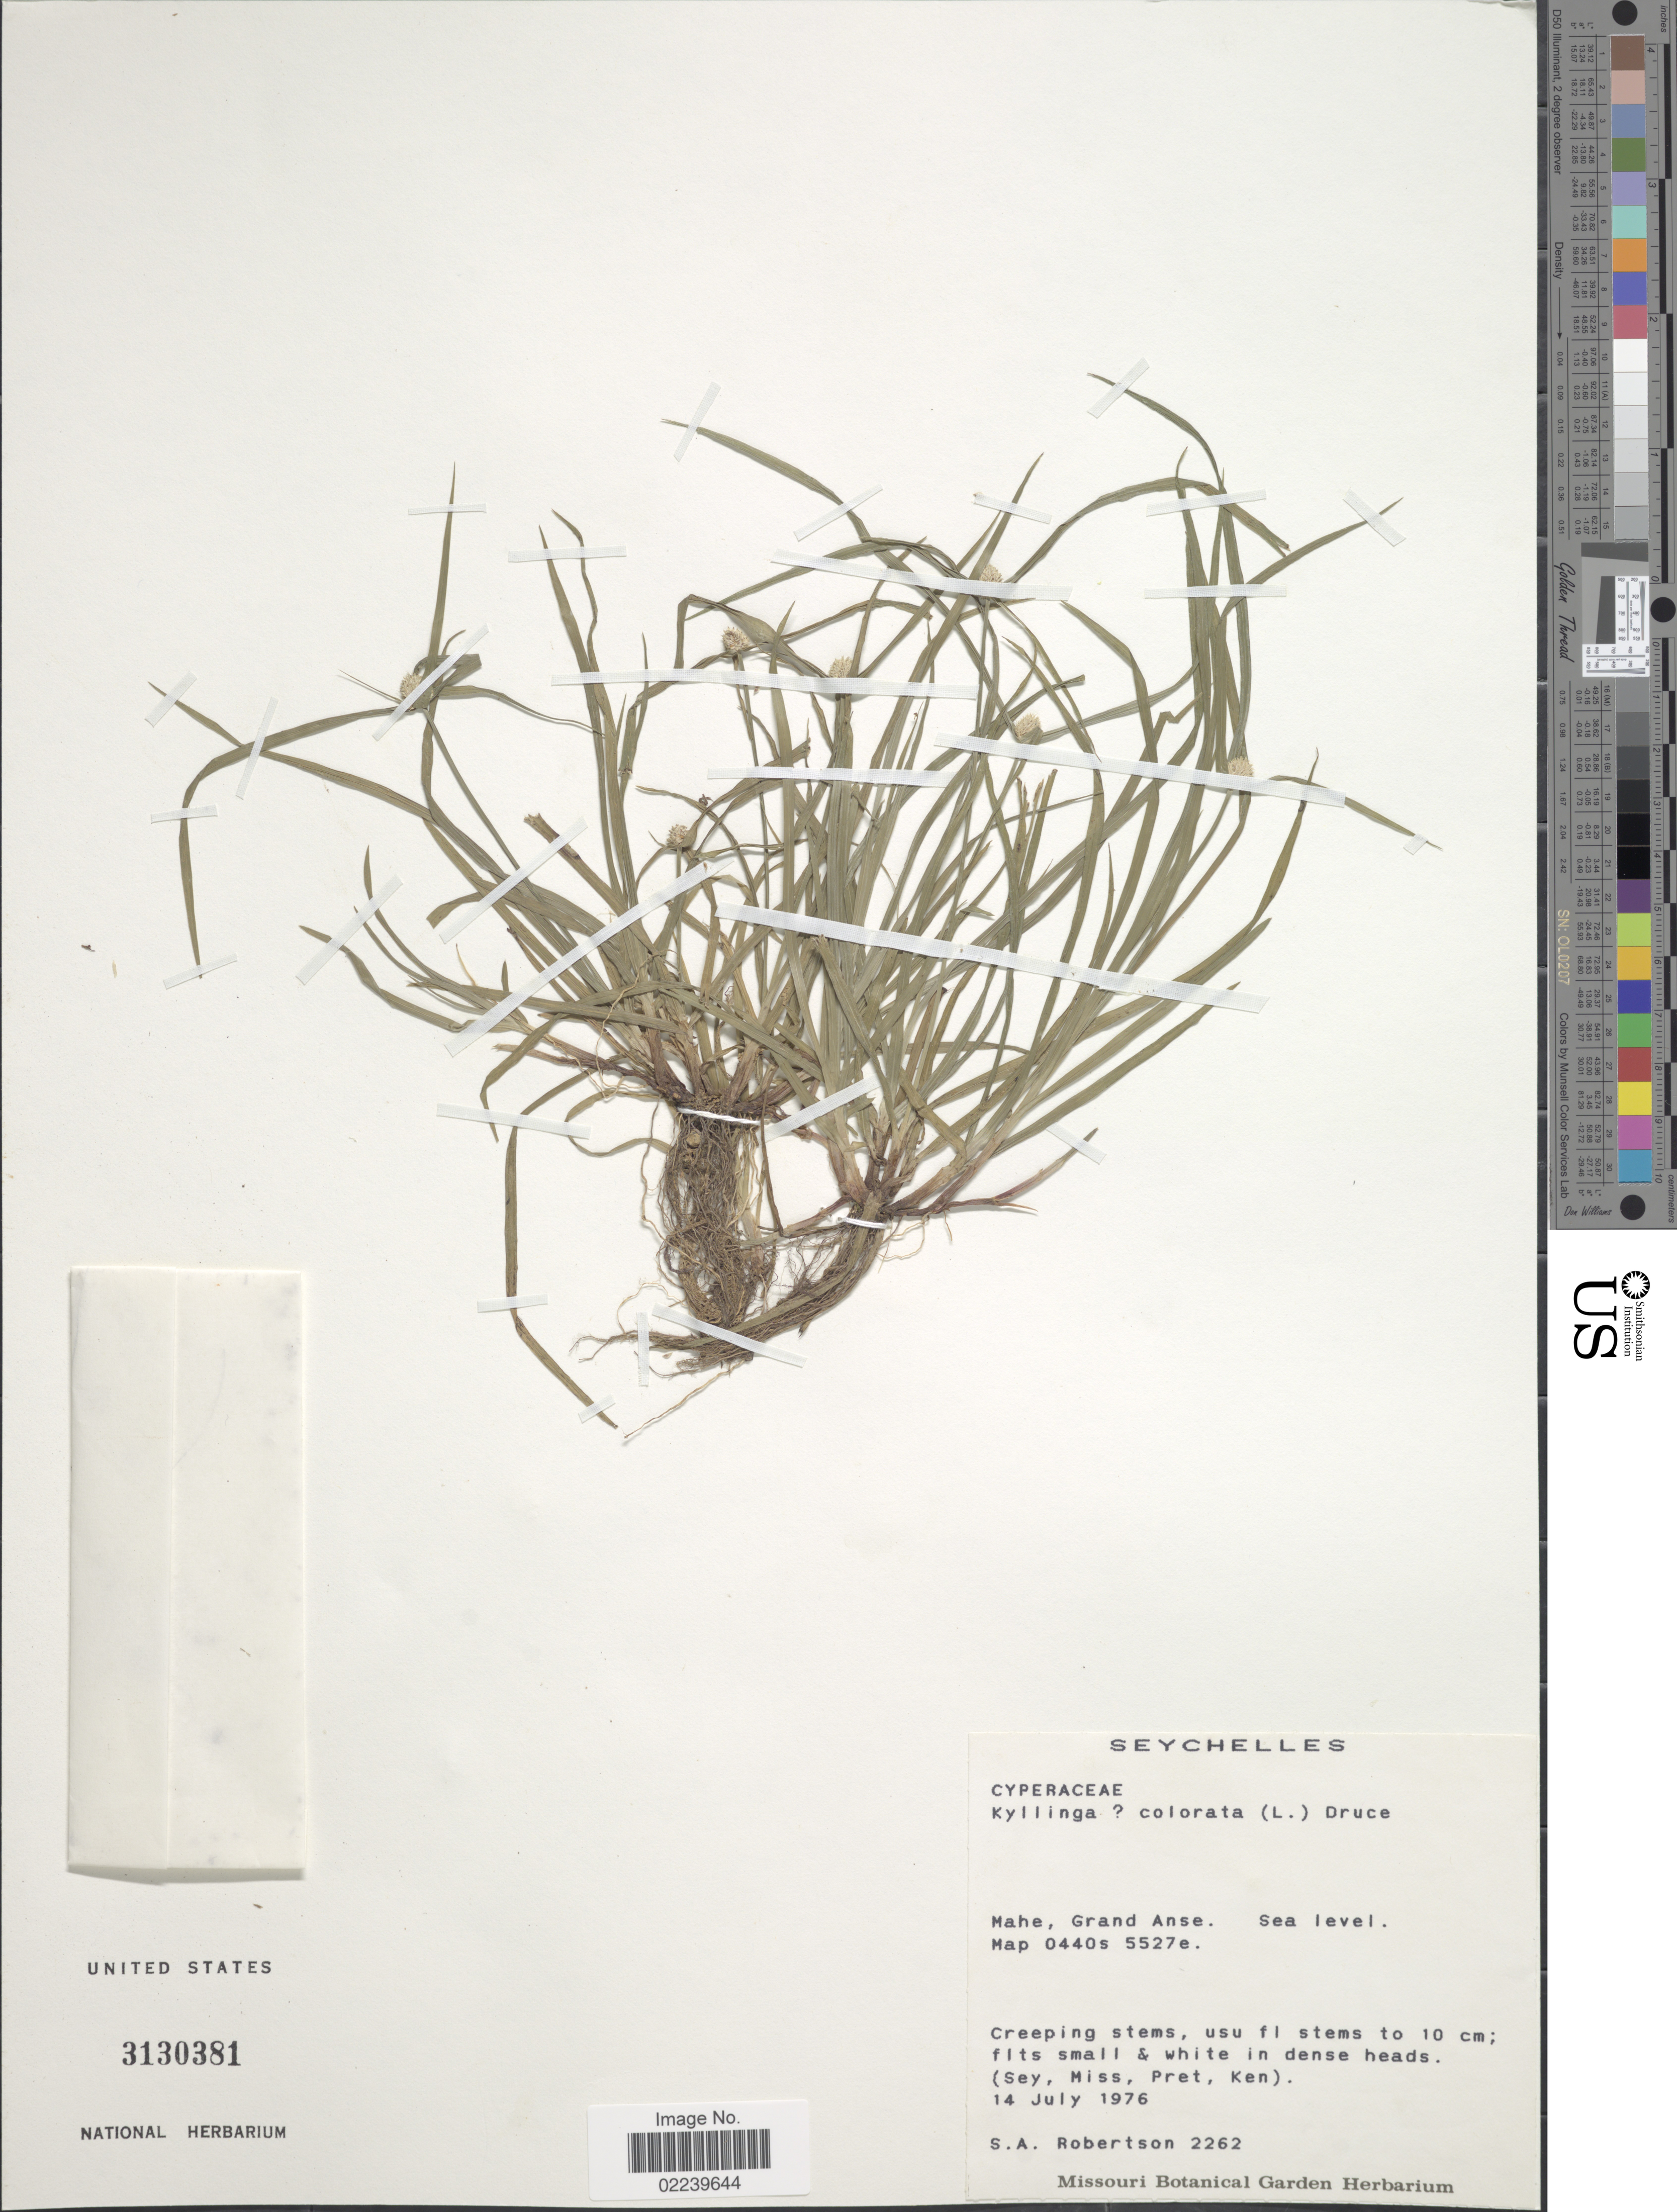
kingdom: Plantae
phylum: Tracheophyta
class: Liliopsida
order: Poales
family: Cyperaceae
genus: Cyperus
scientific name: Cyperus mindorensis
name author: (Steud.) Huygh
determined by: Strong, M. T., (US), Smithsonian Institution - National Museum of Natural History (UNITED STATES)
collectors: S. A. Robertson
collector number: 2262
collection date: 1976-07-14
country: Seychelles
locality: Mahe, Grand Anse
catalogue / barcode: US 3130381